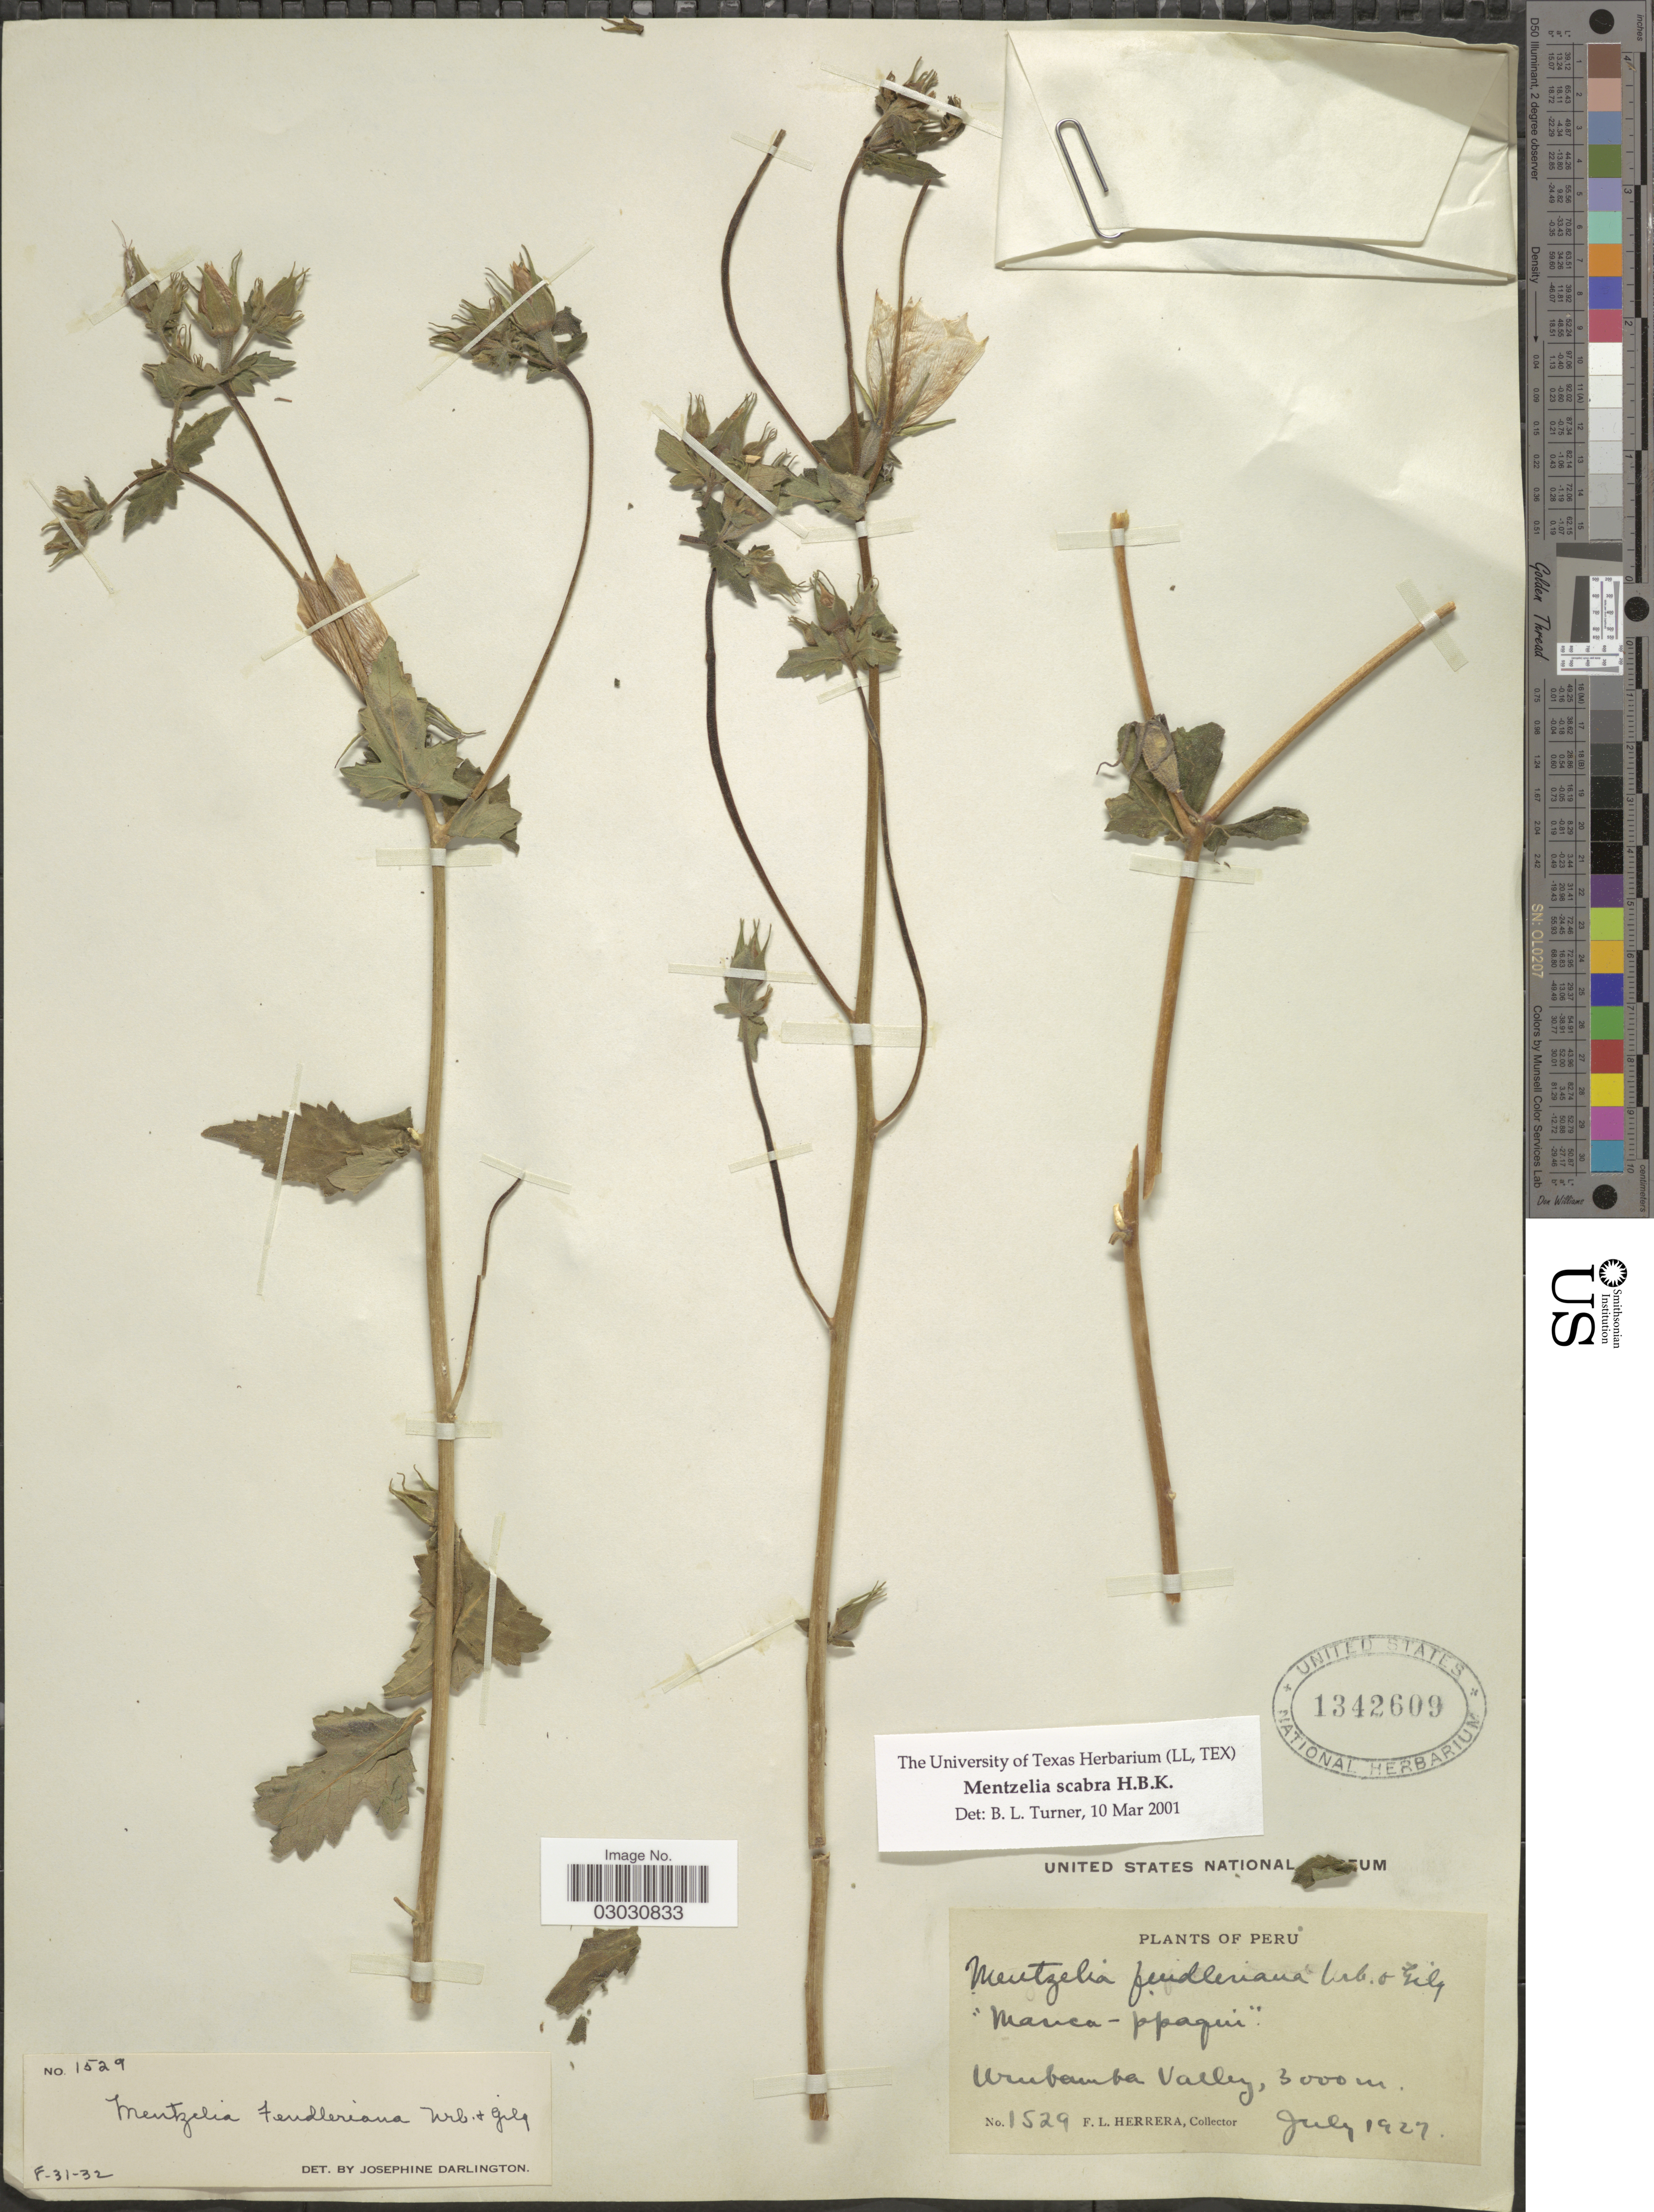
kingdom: Plantae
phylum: Tracheophyta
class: Magnoliopsida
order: Cornales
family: Loasaceae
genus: Mentzelia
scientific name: Mentzelia scabra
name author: Kunth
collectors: F. L. Herrera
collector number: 1529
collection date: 1927-07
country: Peru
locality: Urubamba Valley.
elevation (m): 3000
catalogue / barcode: US 1342609